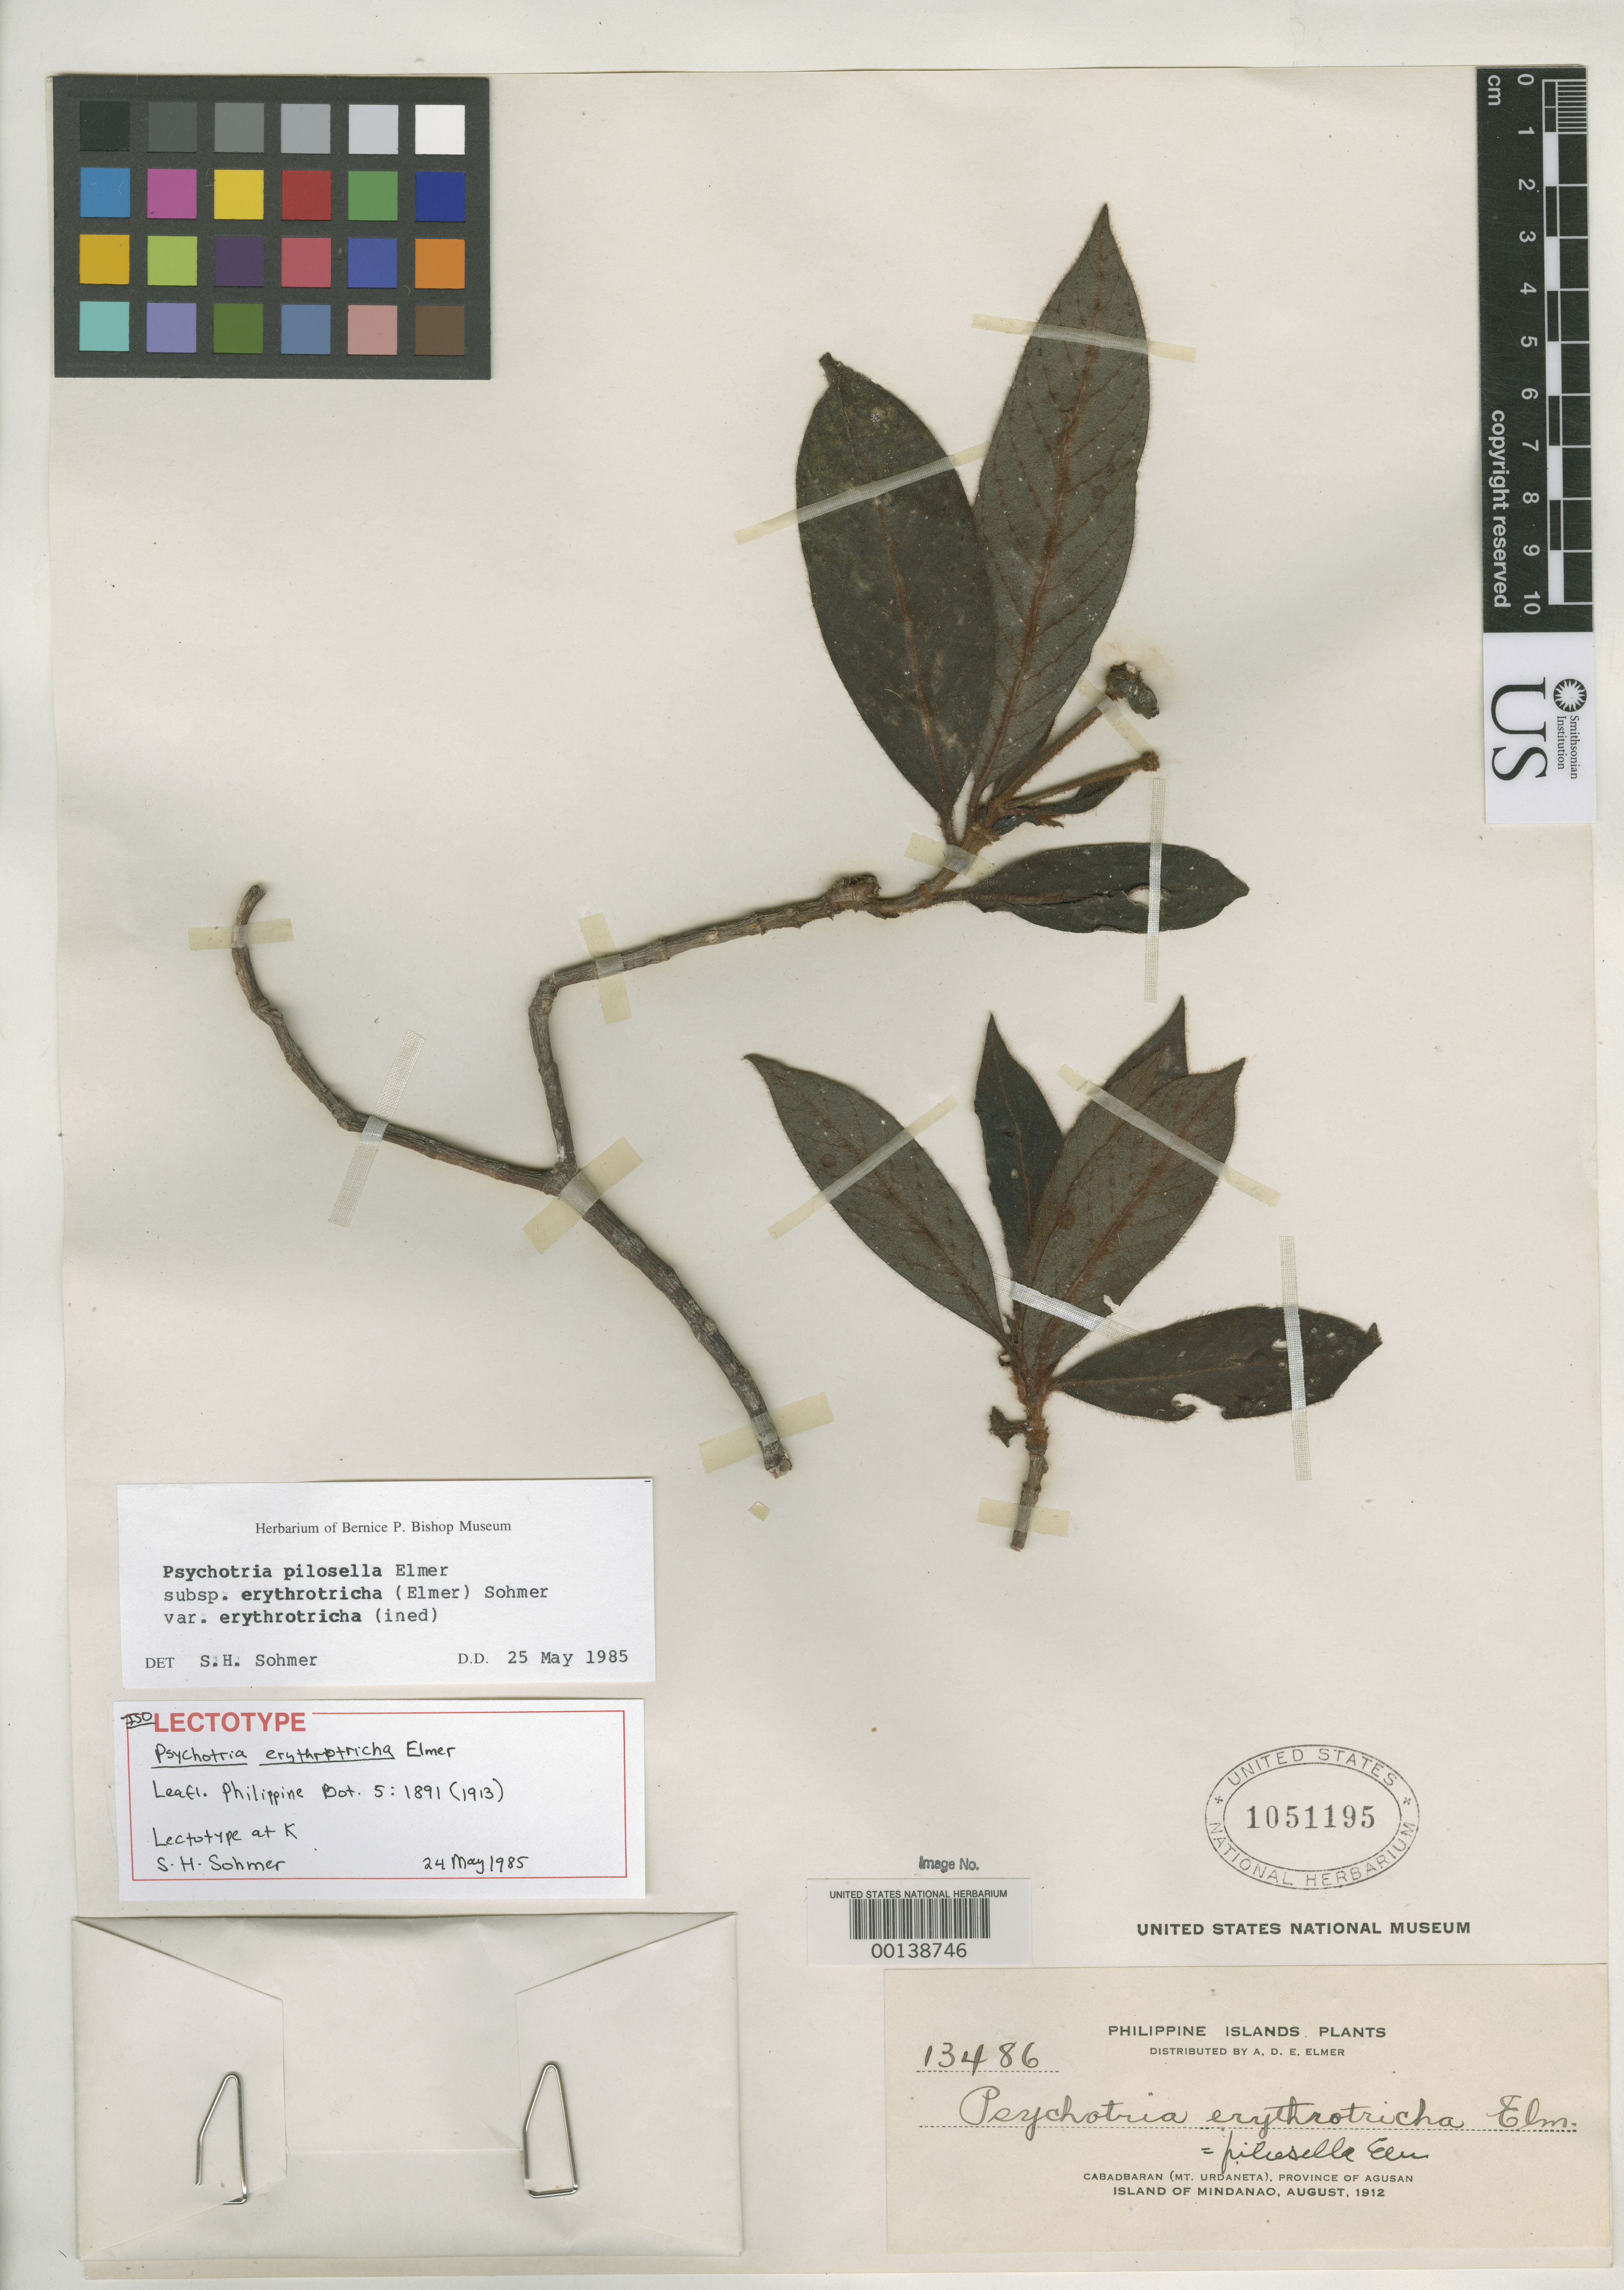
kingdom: Plantae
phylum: Tracheophyta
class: Magnoliopsida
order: Gentianales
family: Rubiaceae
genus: Psychotria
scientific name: Psychotria erythrotricha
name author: Elmer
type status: Isotype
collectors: A. D. E. Elmer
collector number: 13486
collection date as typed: Aug 1912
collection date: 1912-08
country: Philippines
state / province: Caraga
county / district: Agusan del Norte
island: Mindanao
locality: Cabadbaran, Mt. Urdenata.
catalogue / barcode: US 1051195